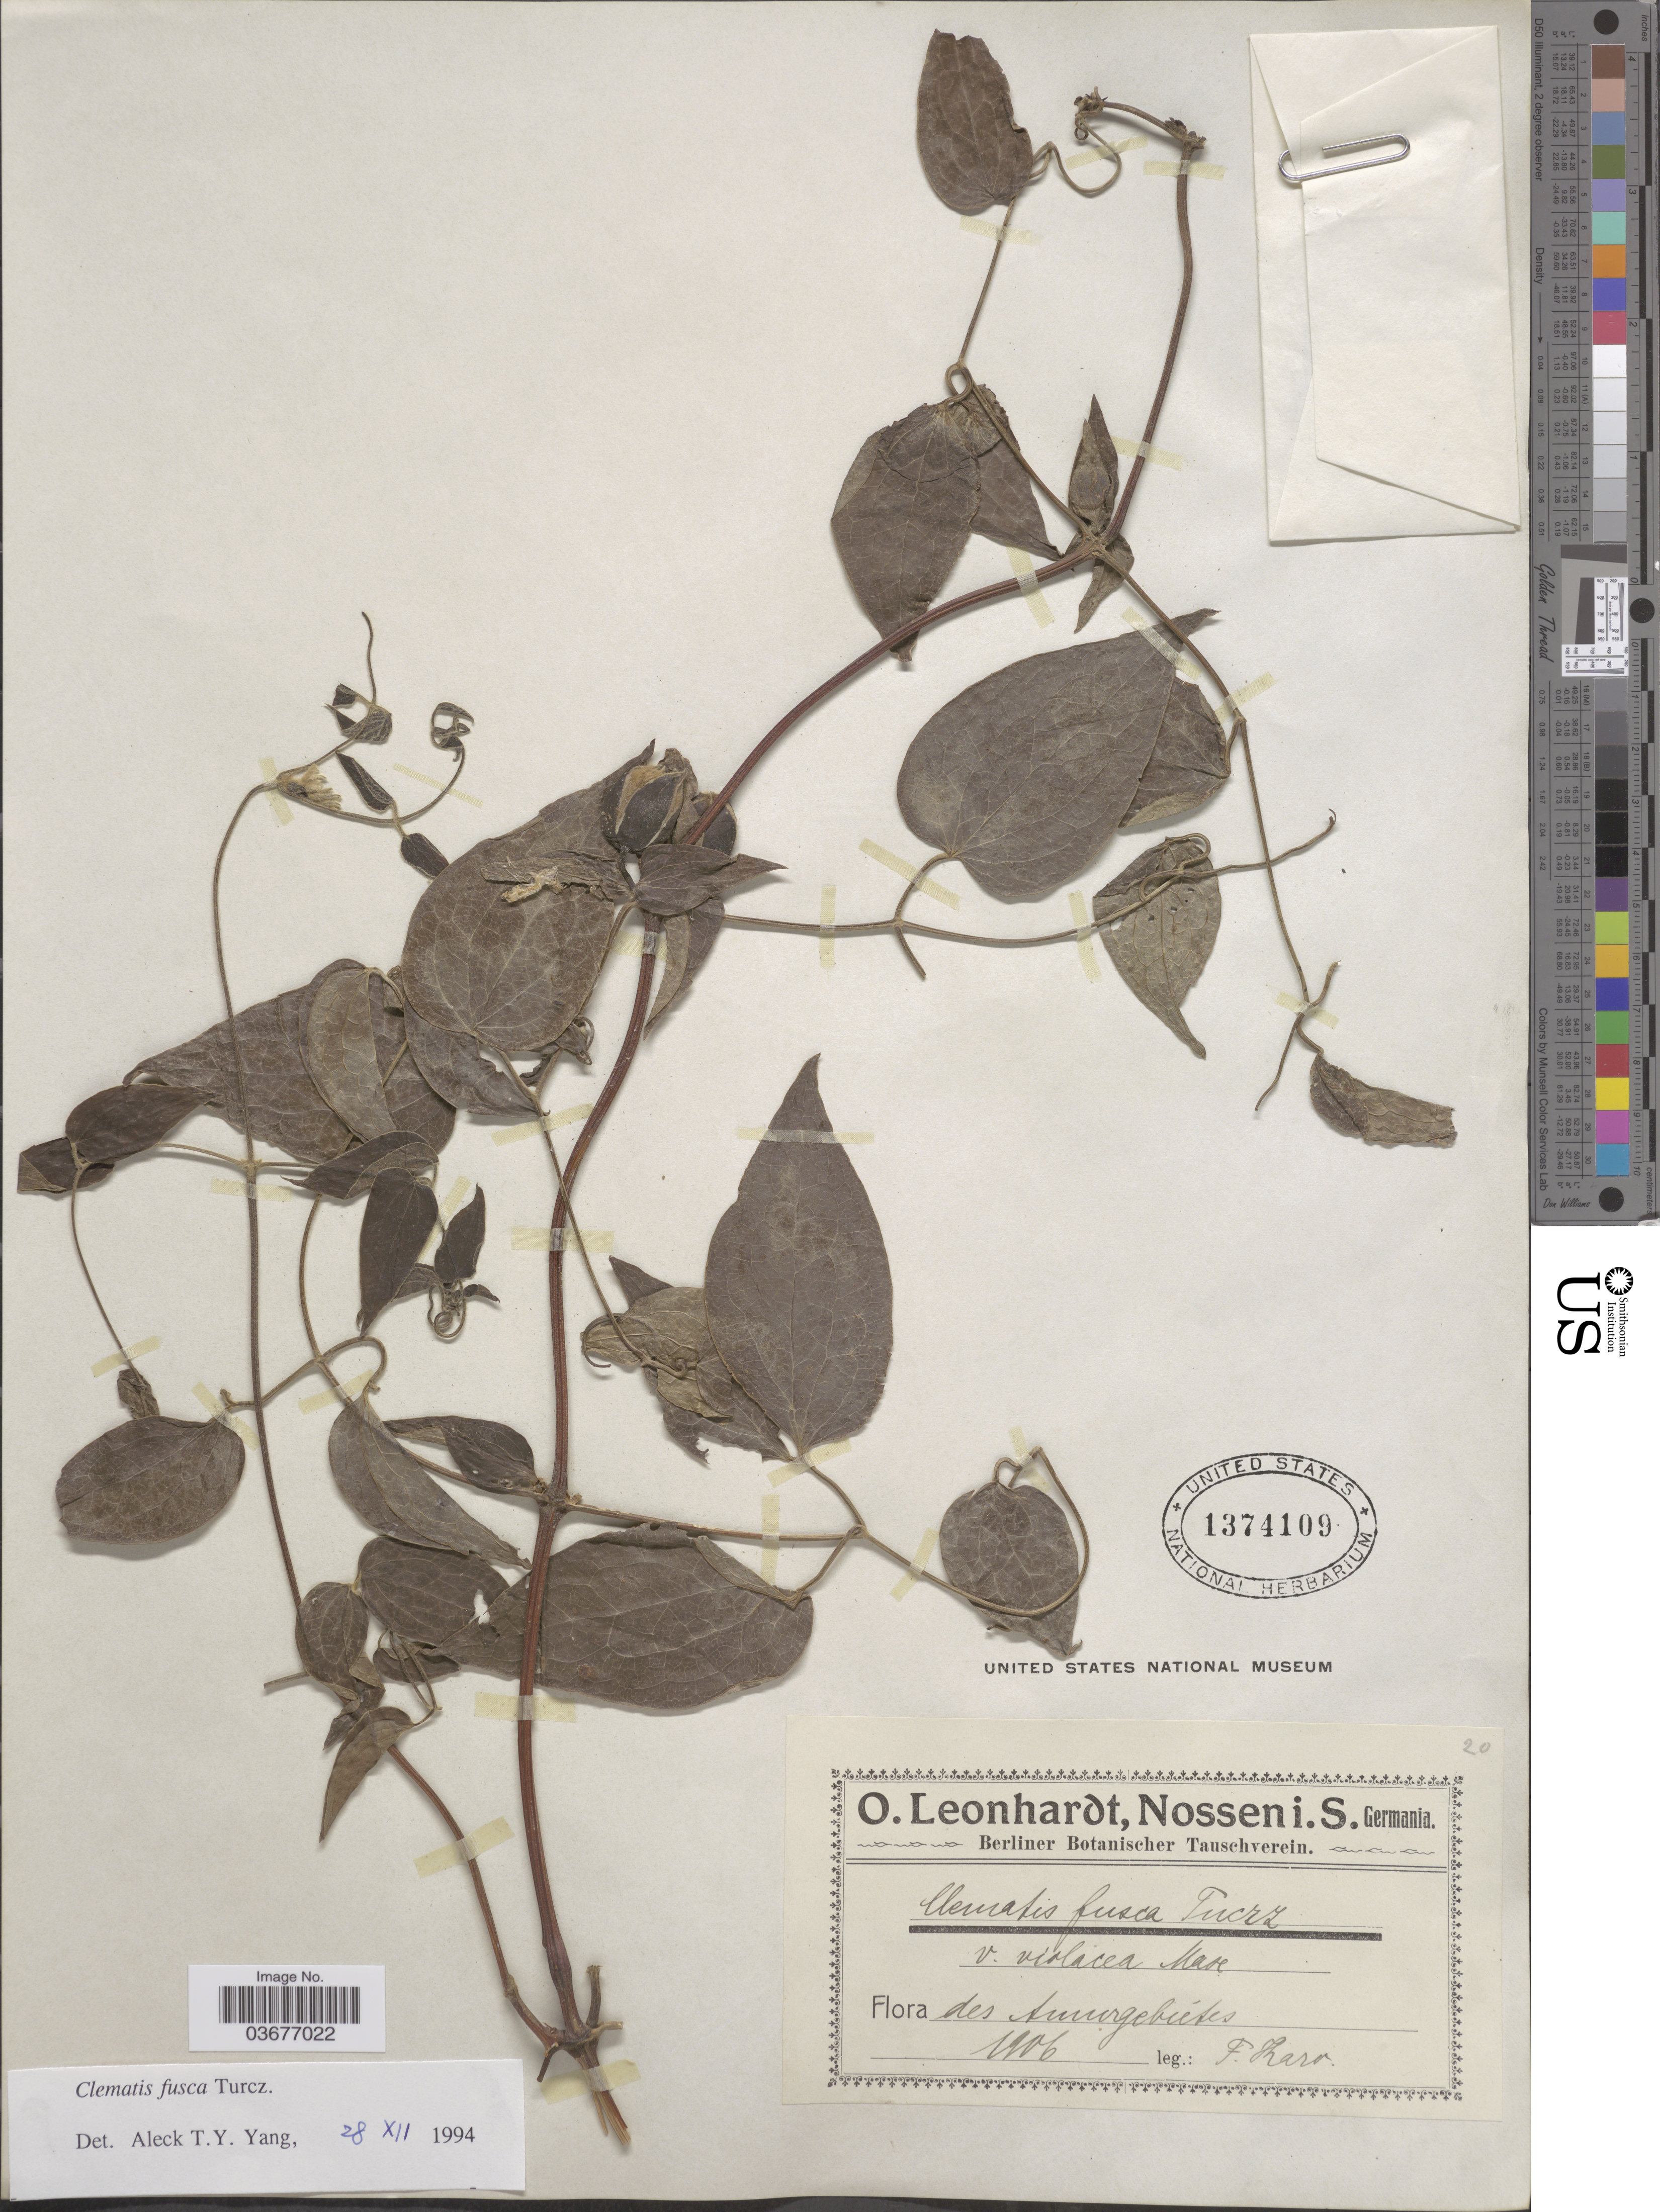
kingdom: Plantae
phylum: Tracheophyta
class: Magnoliopsida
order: Ranunculales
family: Ranunculaceae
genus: Clematis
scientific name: Clematis fusca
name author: Turcz.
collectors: F. Karo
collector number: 20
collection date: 1906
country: Russian Federation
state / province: Amur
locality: Amurgebietes.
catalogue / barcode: US 1374109